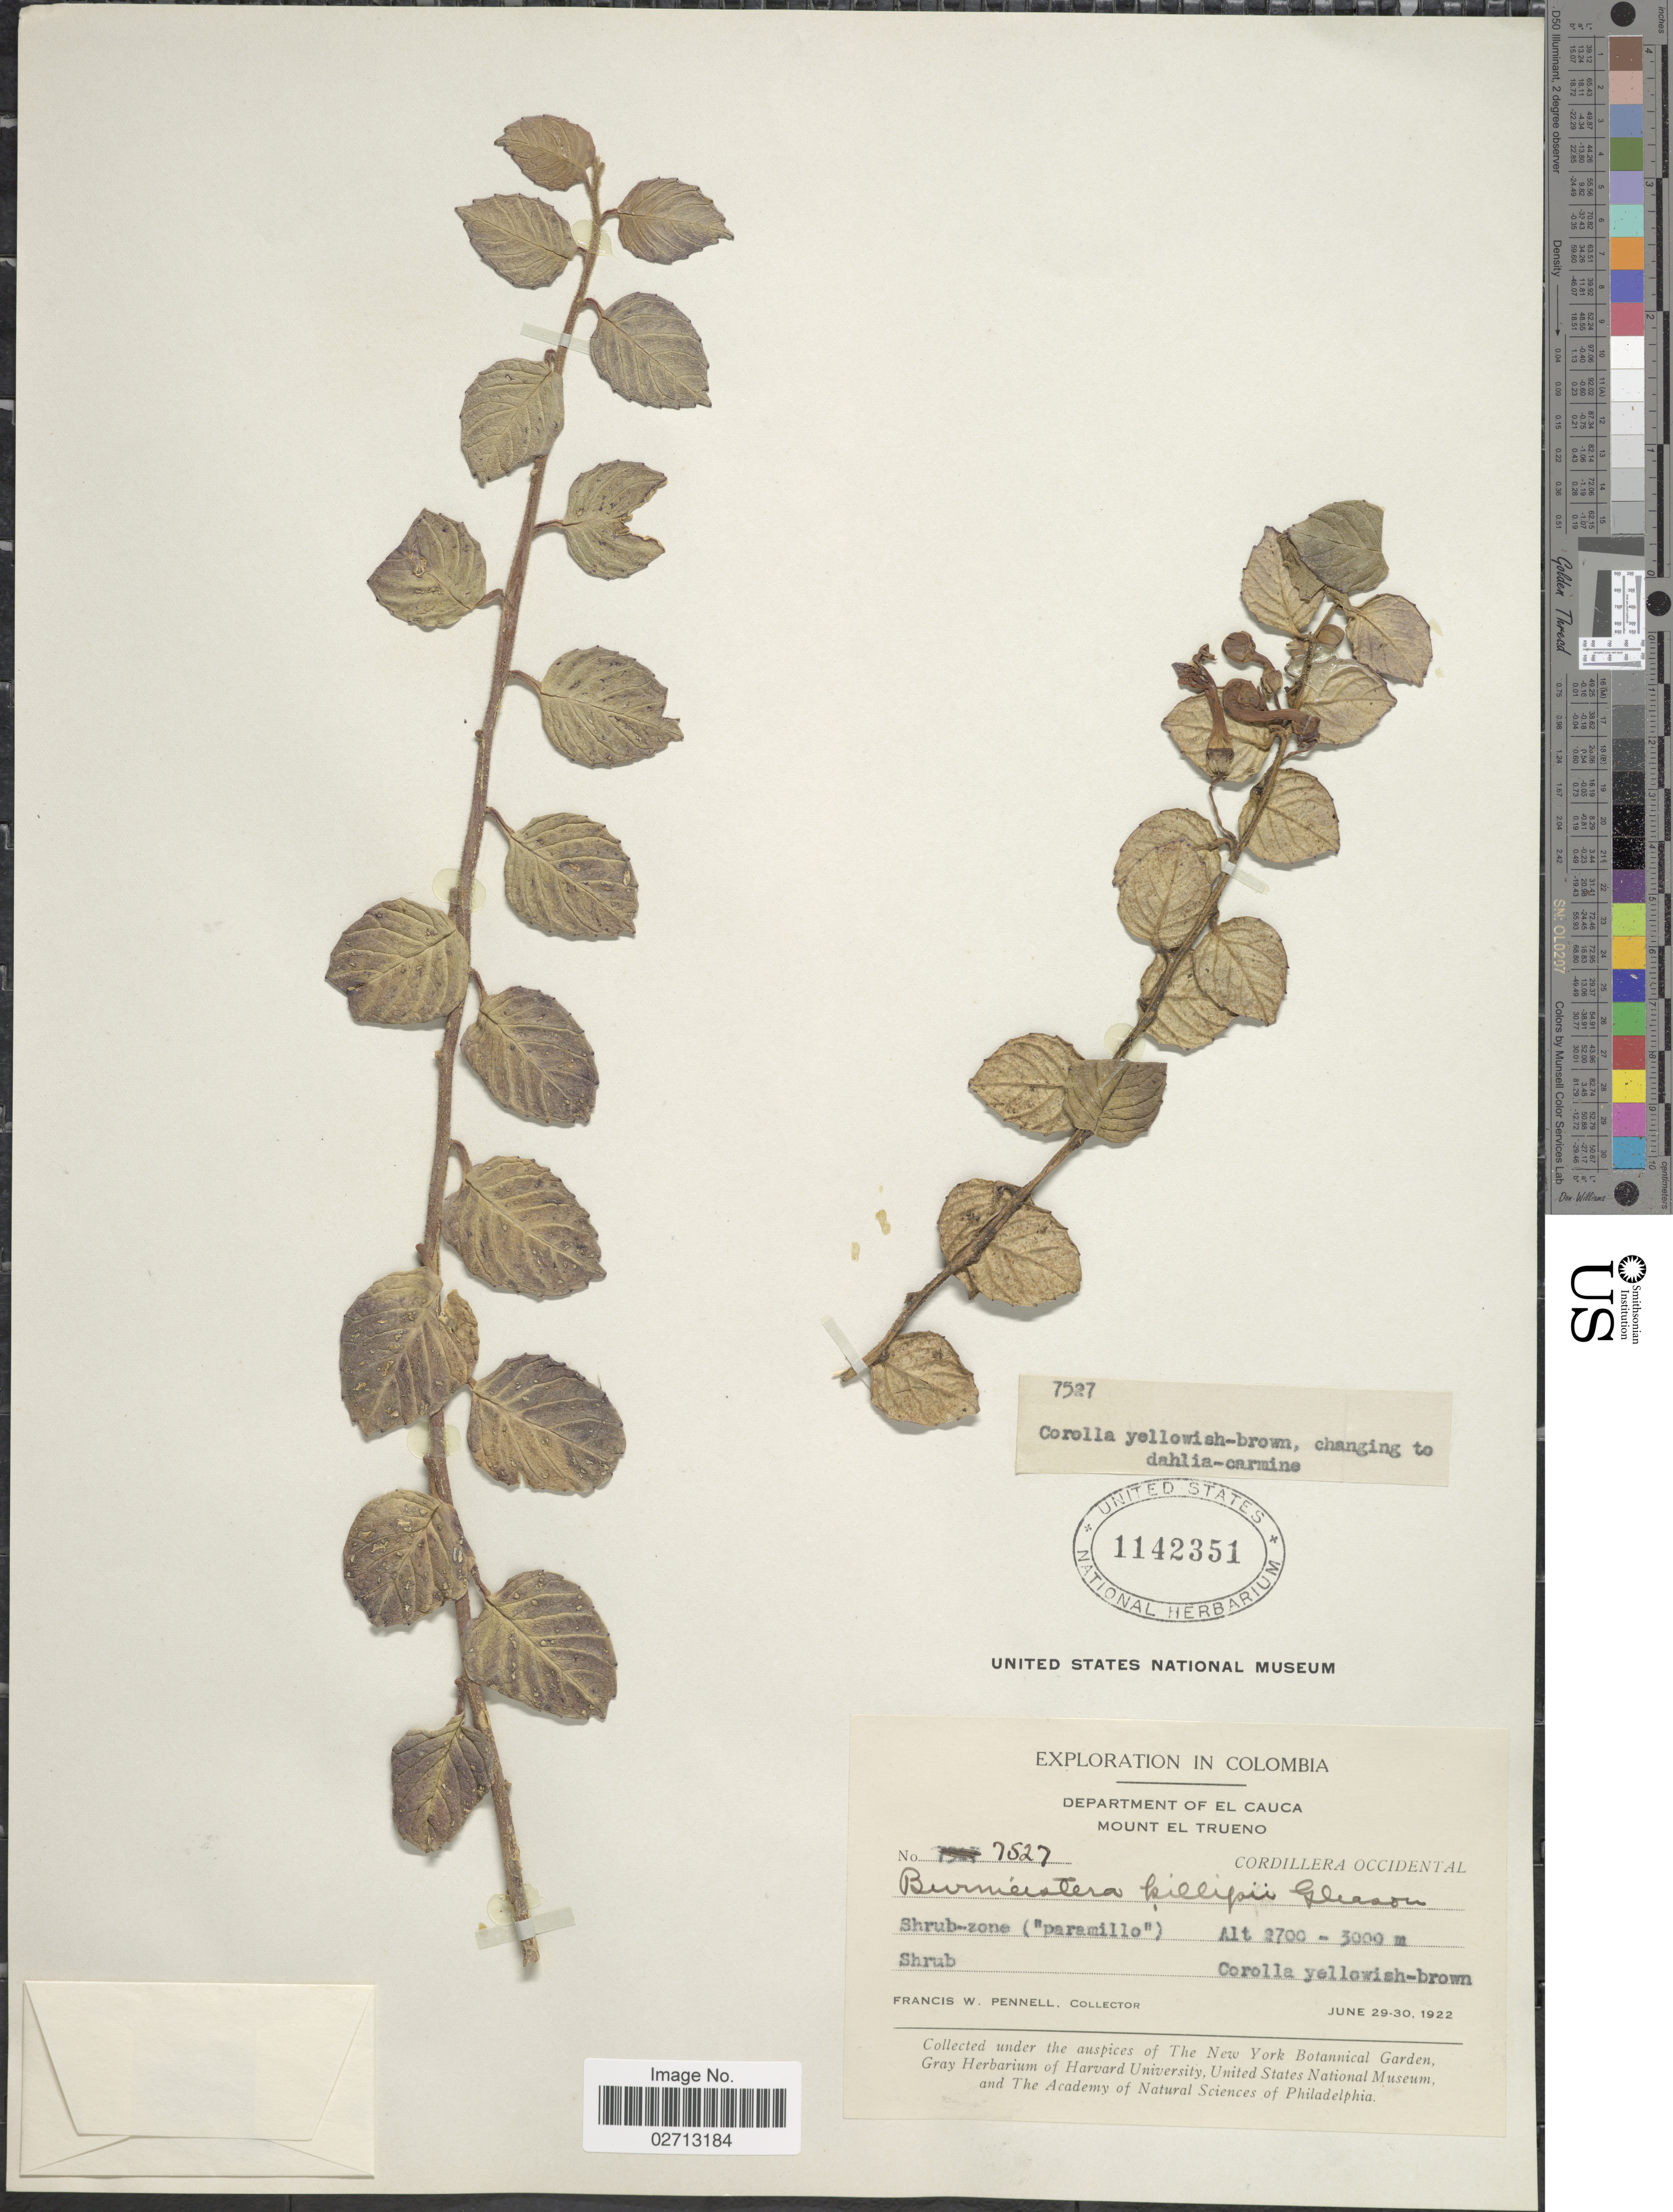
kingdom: Plantae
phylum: Tracheophyta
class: Magnoliopsida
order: Asterales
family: Campanulaceae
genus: Burmeistera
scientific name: Burmeistera killipii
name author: Gleason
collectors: F. W. Pennell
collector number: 7527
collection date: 1922-06-29/1922-06-30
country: Colombia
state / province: Cauca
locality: Department of El Cauca. Mount El Trueno. Cordillera Occidental.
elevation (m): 2700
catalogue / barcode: US 1142351